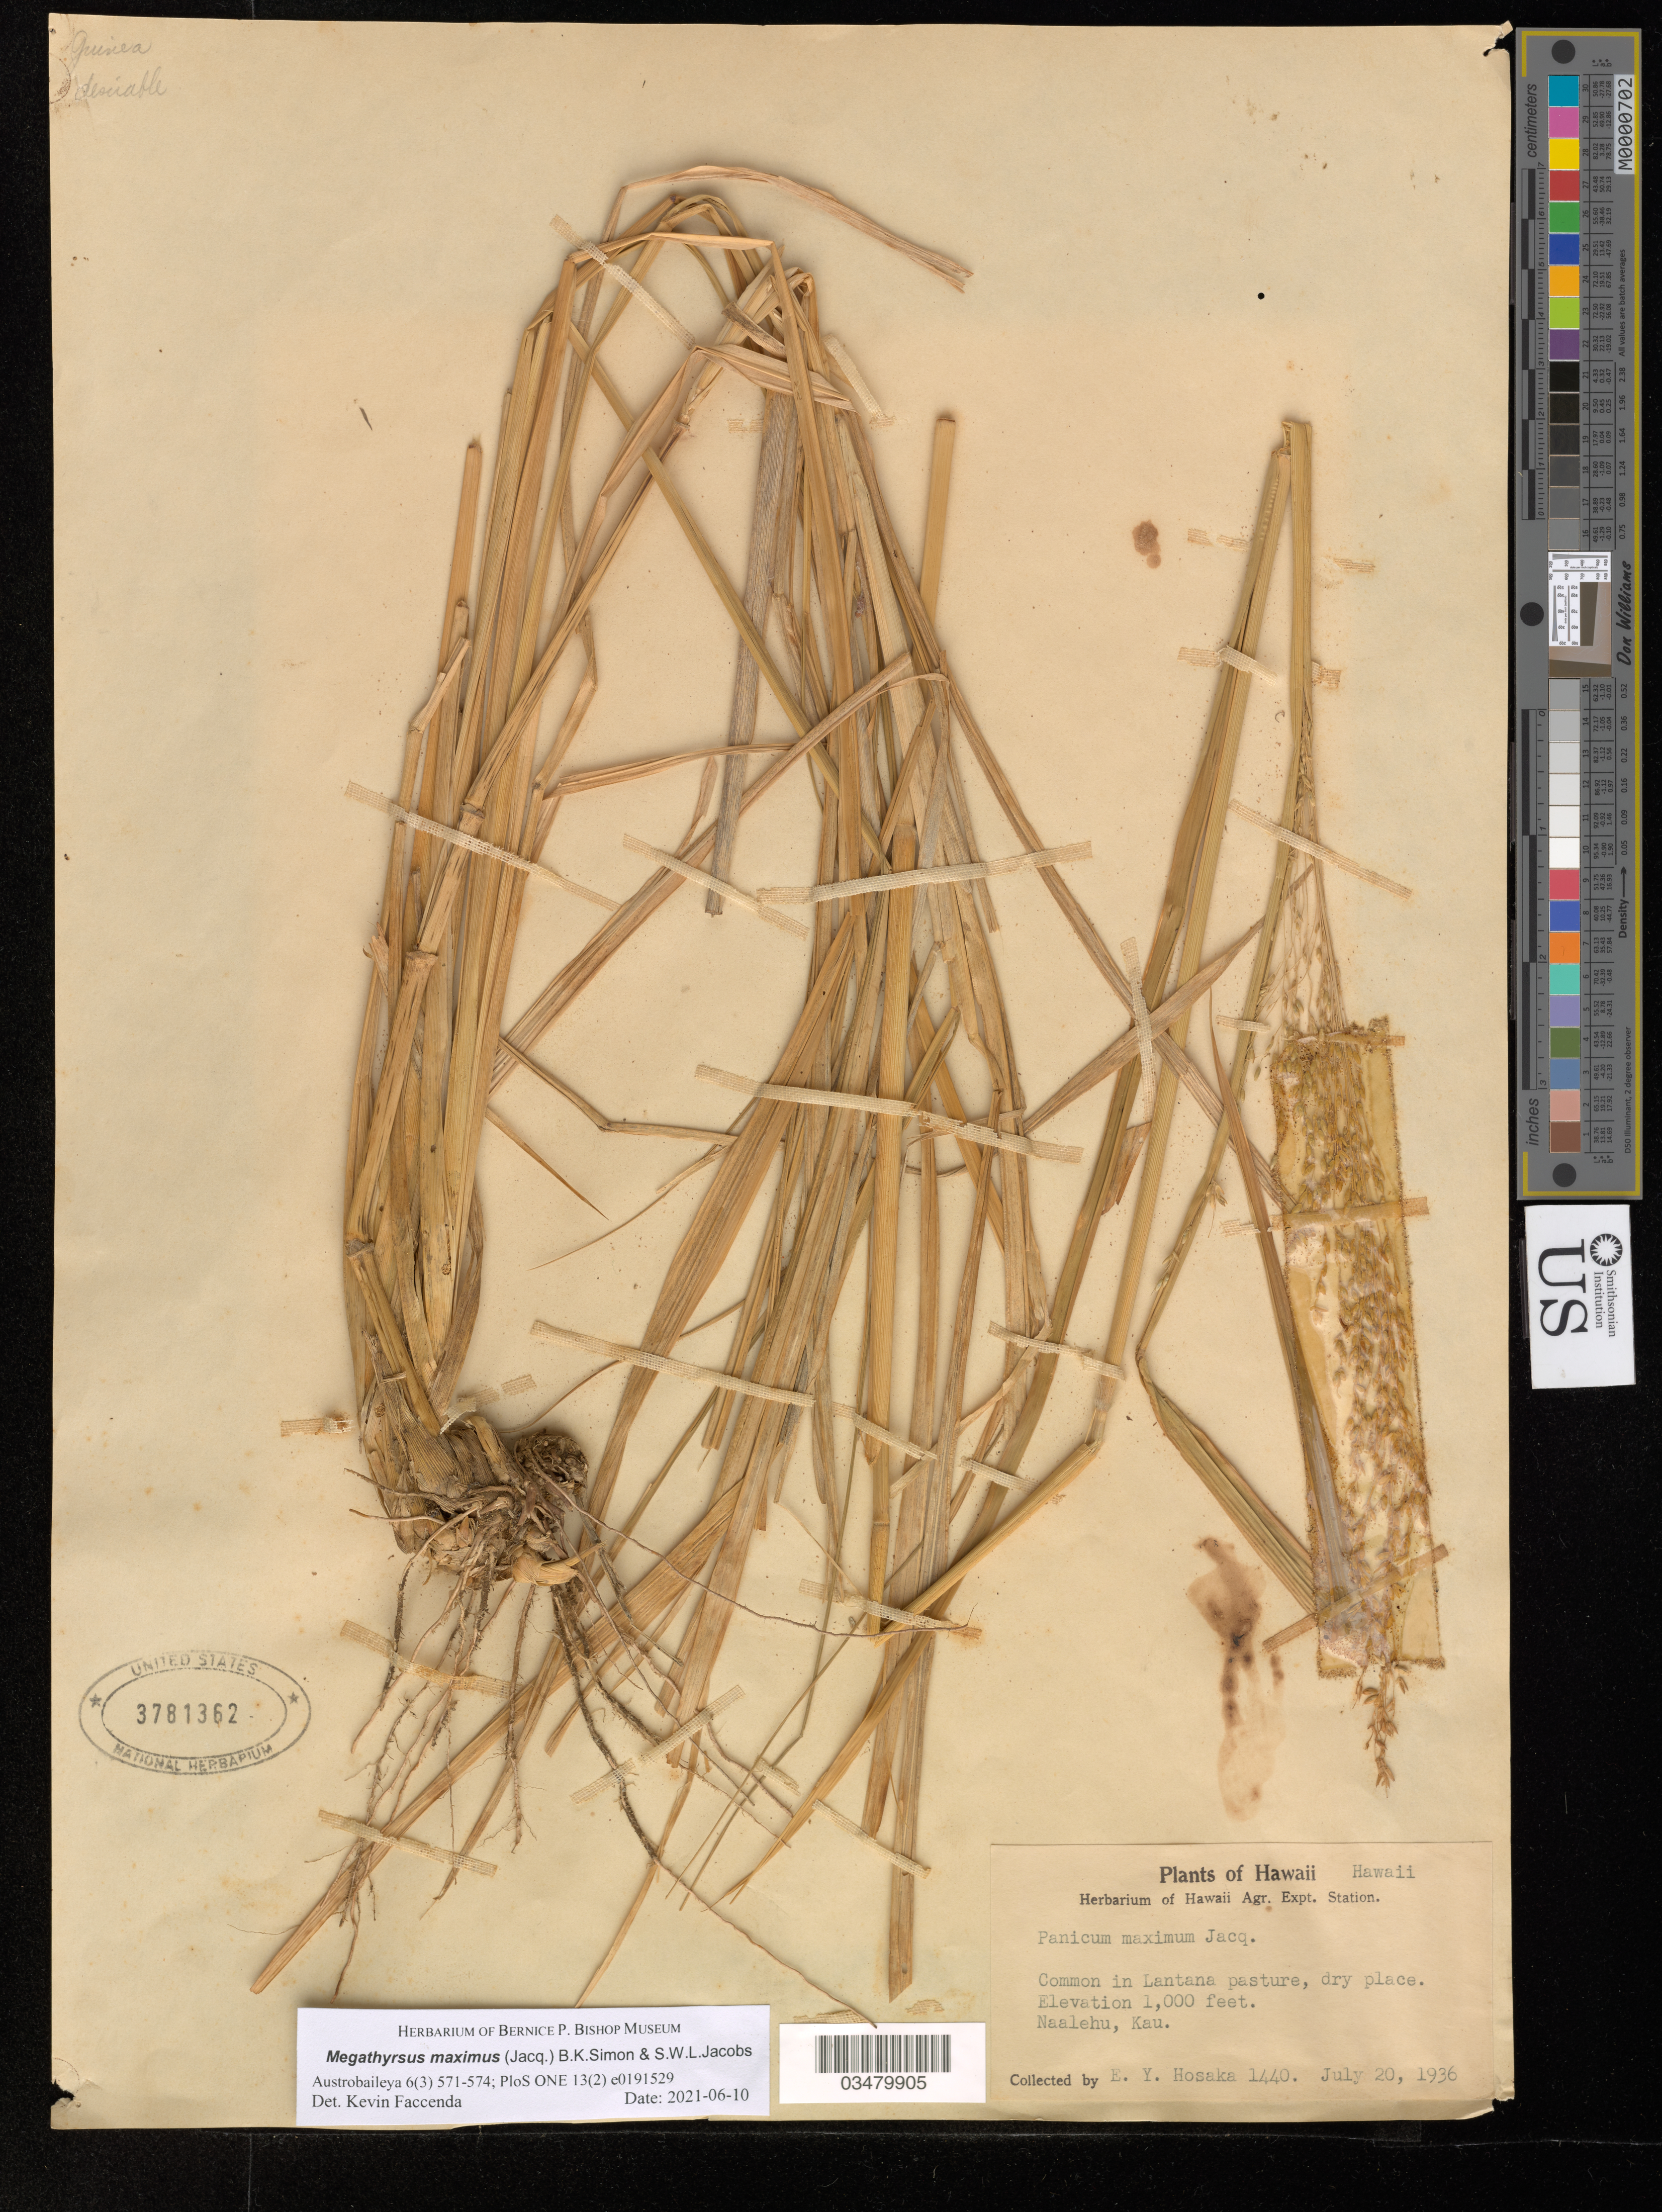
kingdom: Plantae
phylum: Tracheophyta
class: Liliopsida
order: Poales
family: Poaceae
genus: Megathyrsus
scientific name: Megathyrsus maximus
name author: (Jacq.) B.K. Simon & S.W.L. Jacobs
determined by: Faccenda, K.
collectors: E. Y. Hosaka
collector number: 1440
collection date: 1936-07-20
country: United States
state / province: Hawaii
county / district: Hawaii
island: Hawaii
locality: Naalehu, Kau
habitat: Dry place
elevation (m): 305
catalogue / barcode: US 3781362